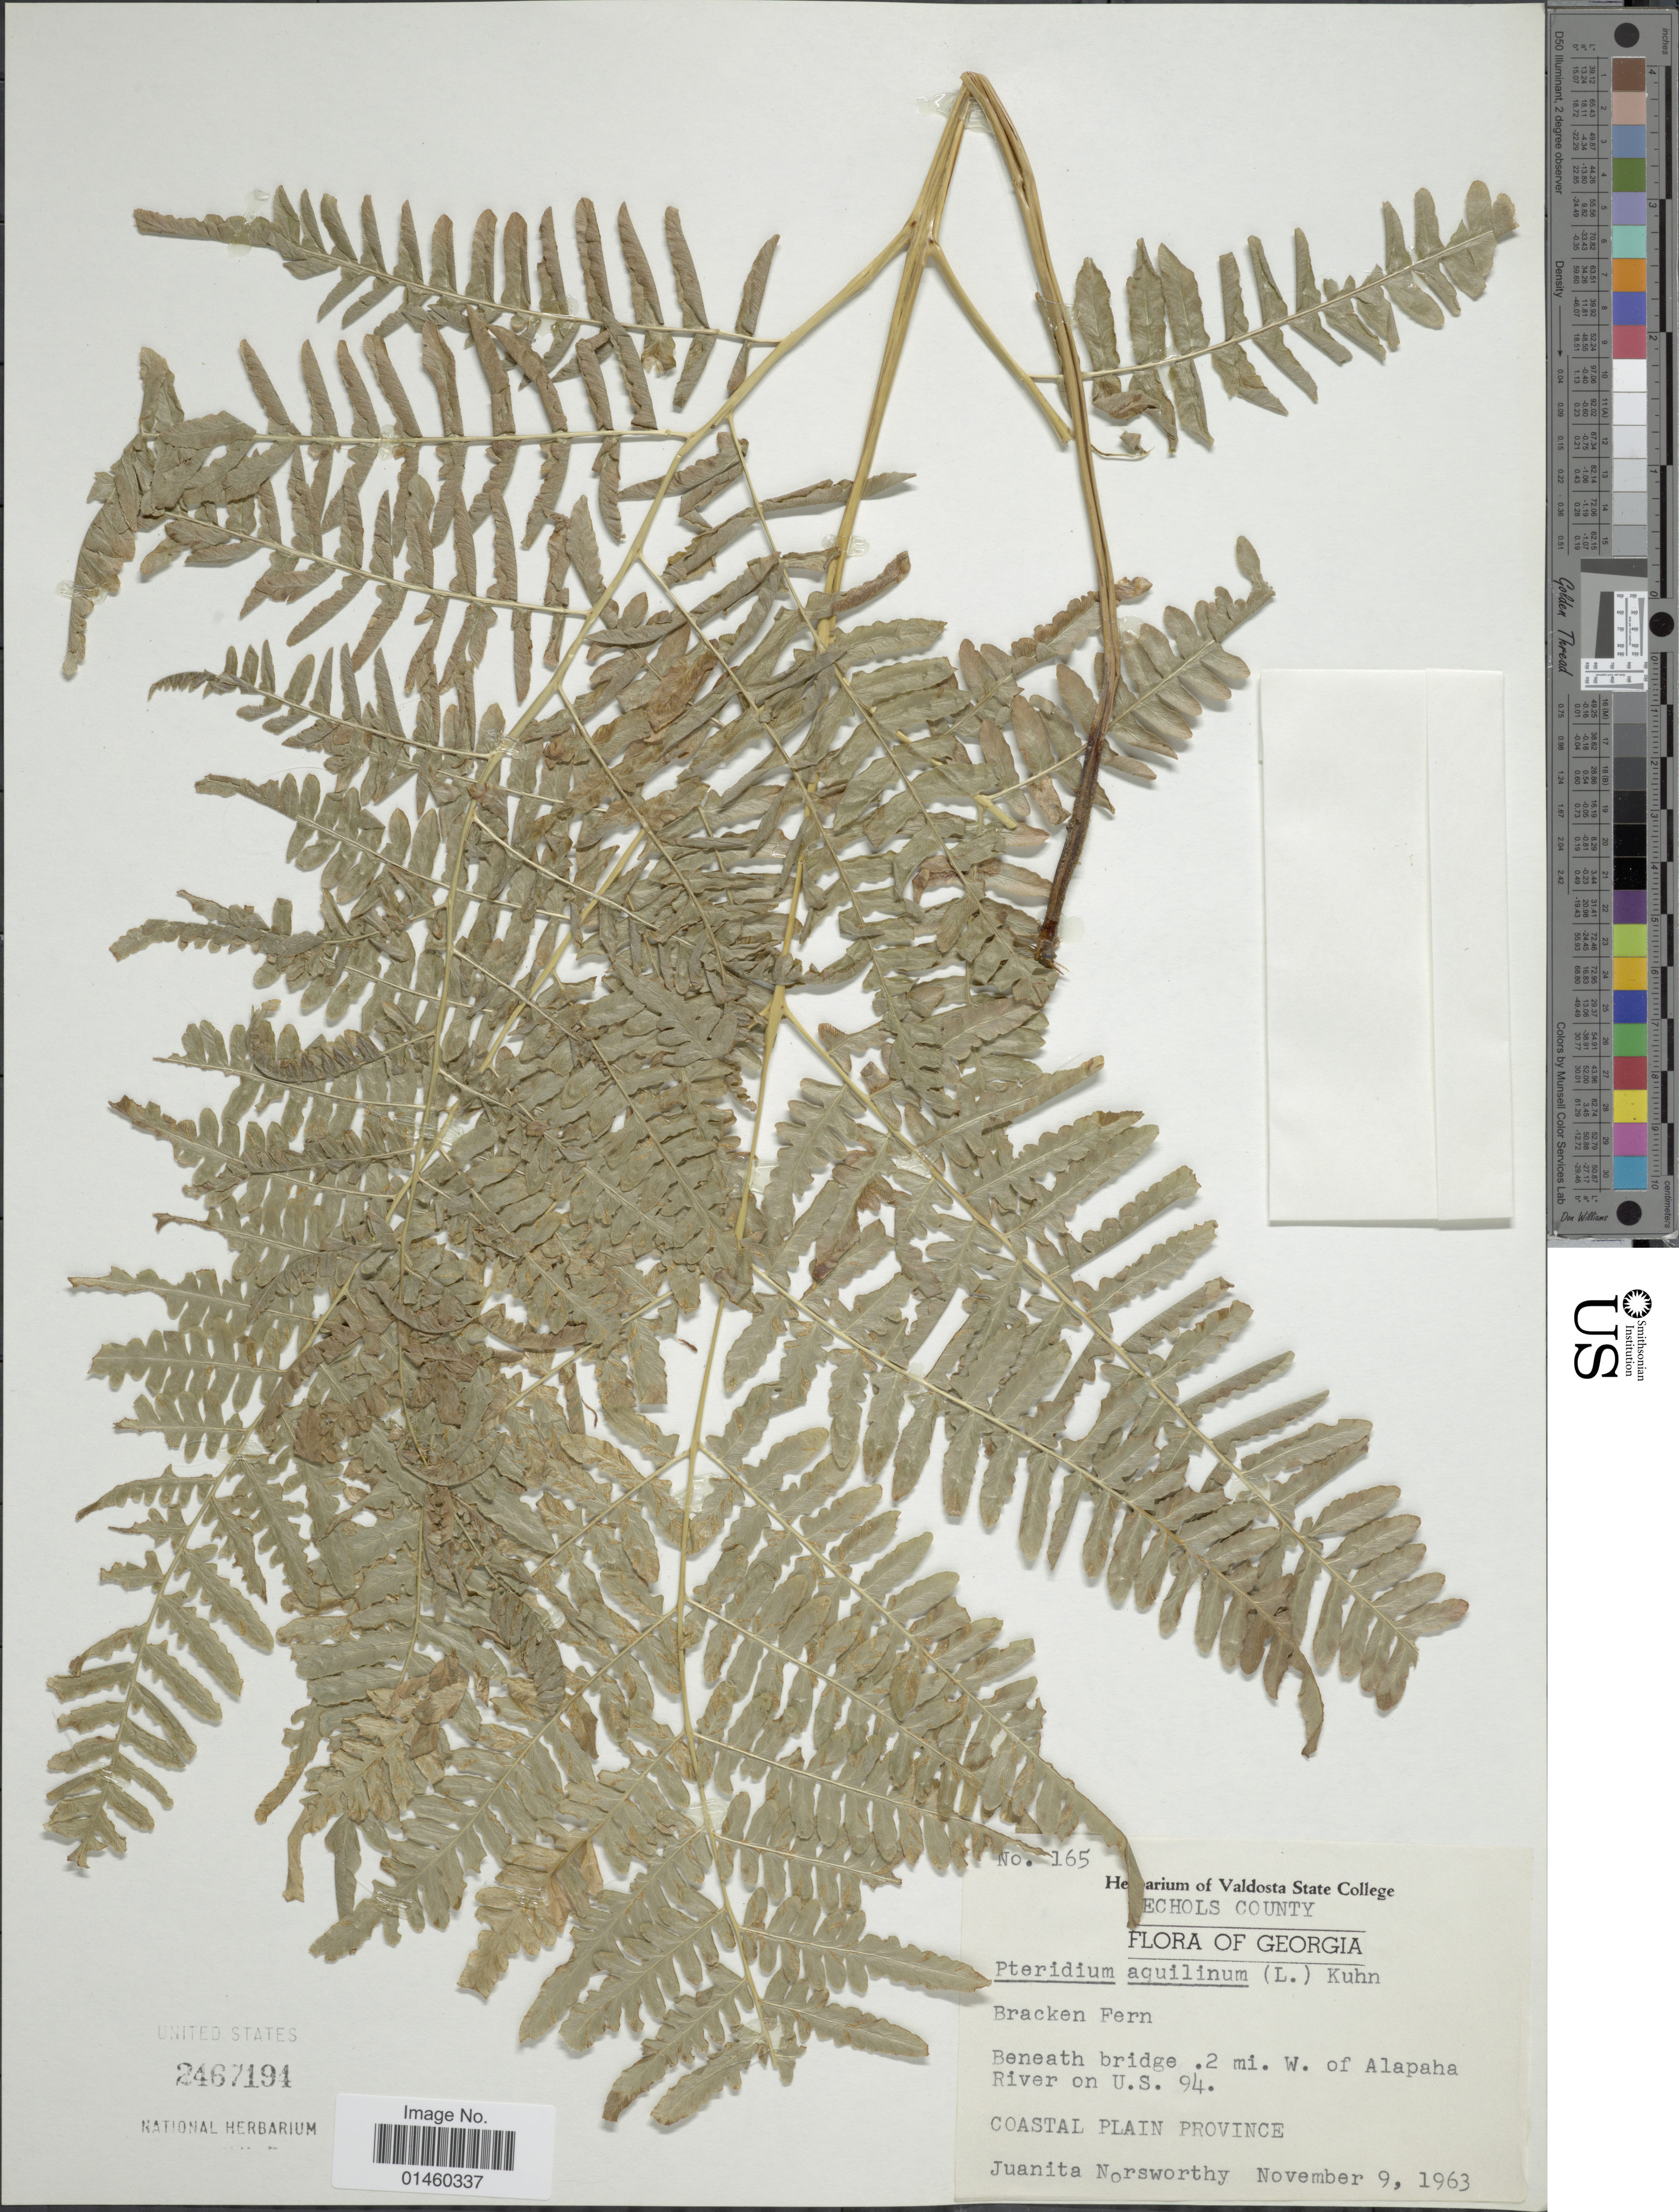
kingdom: Plantae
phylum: Tracheophyta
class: Polypodiopsida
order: Polypodiales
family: Dennstaedtiaceae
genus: Pteridium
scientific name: Pteridium aquilinum var. latiusculum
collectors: J. Norsworthy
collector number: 165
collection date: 1963-11-09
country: United States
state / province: Georgia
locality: Echols County. Beneath bridge .2 mi. W. of Alapaha River on U.S. 94. Coastal Plain Province.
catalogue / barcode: US 2467194